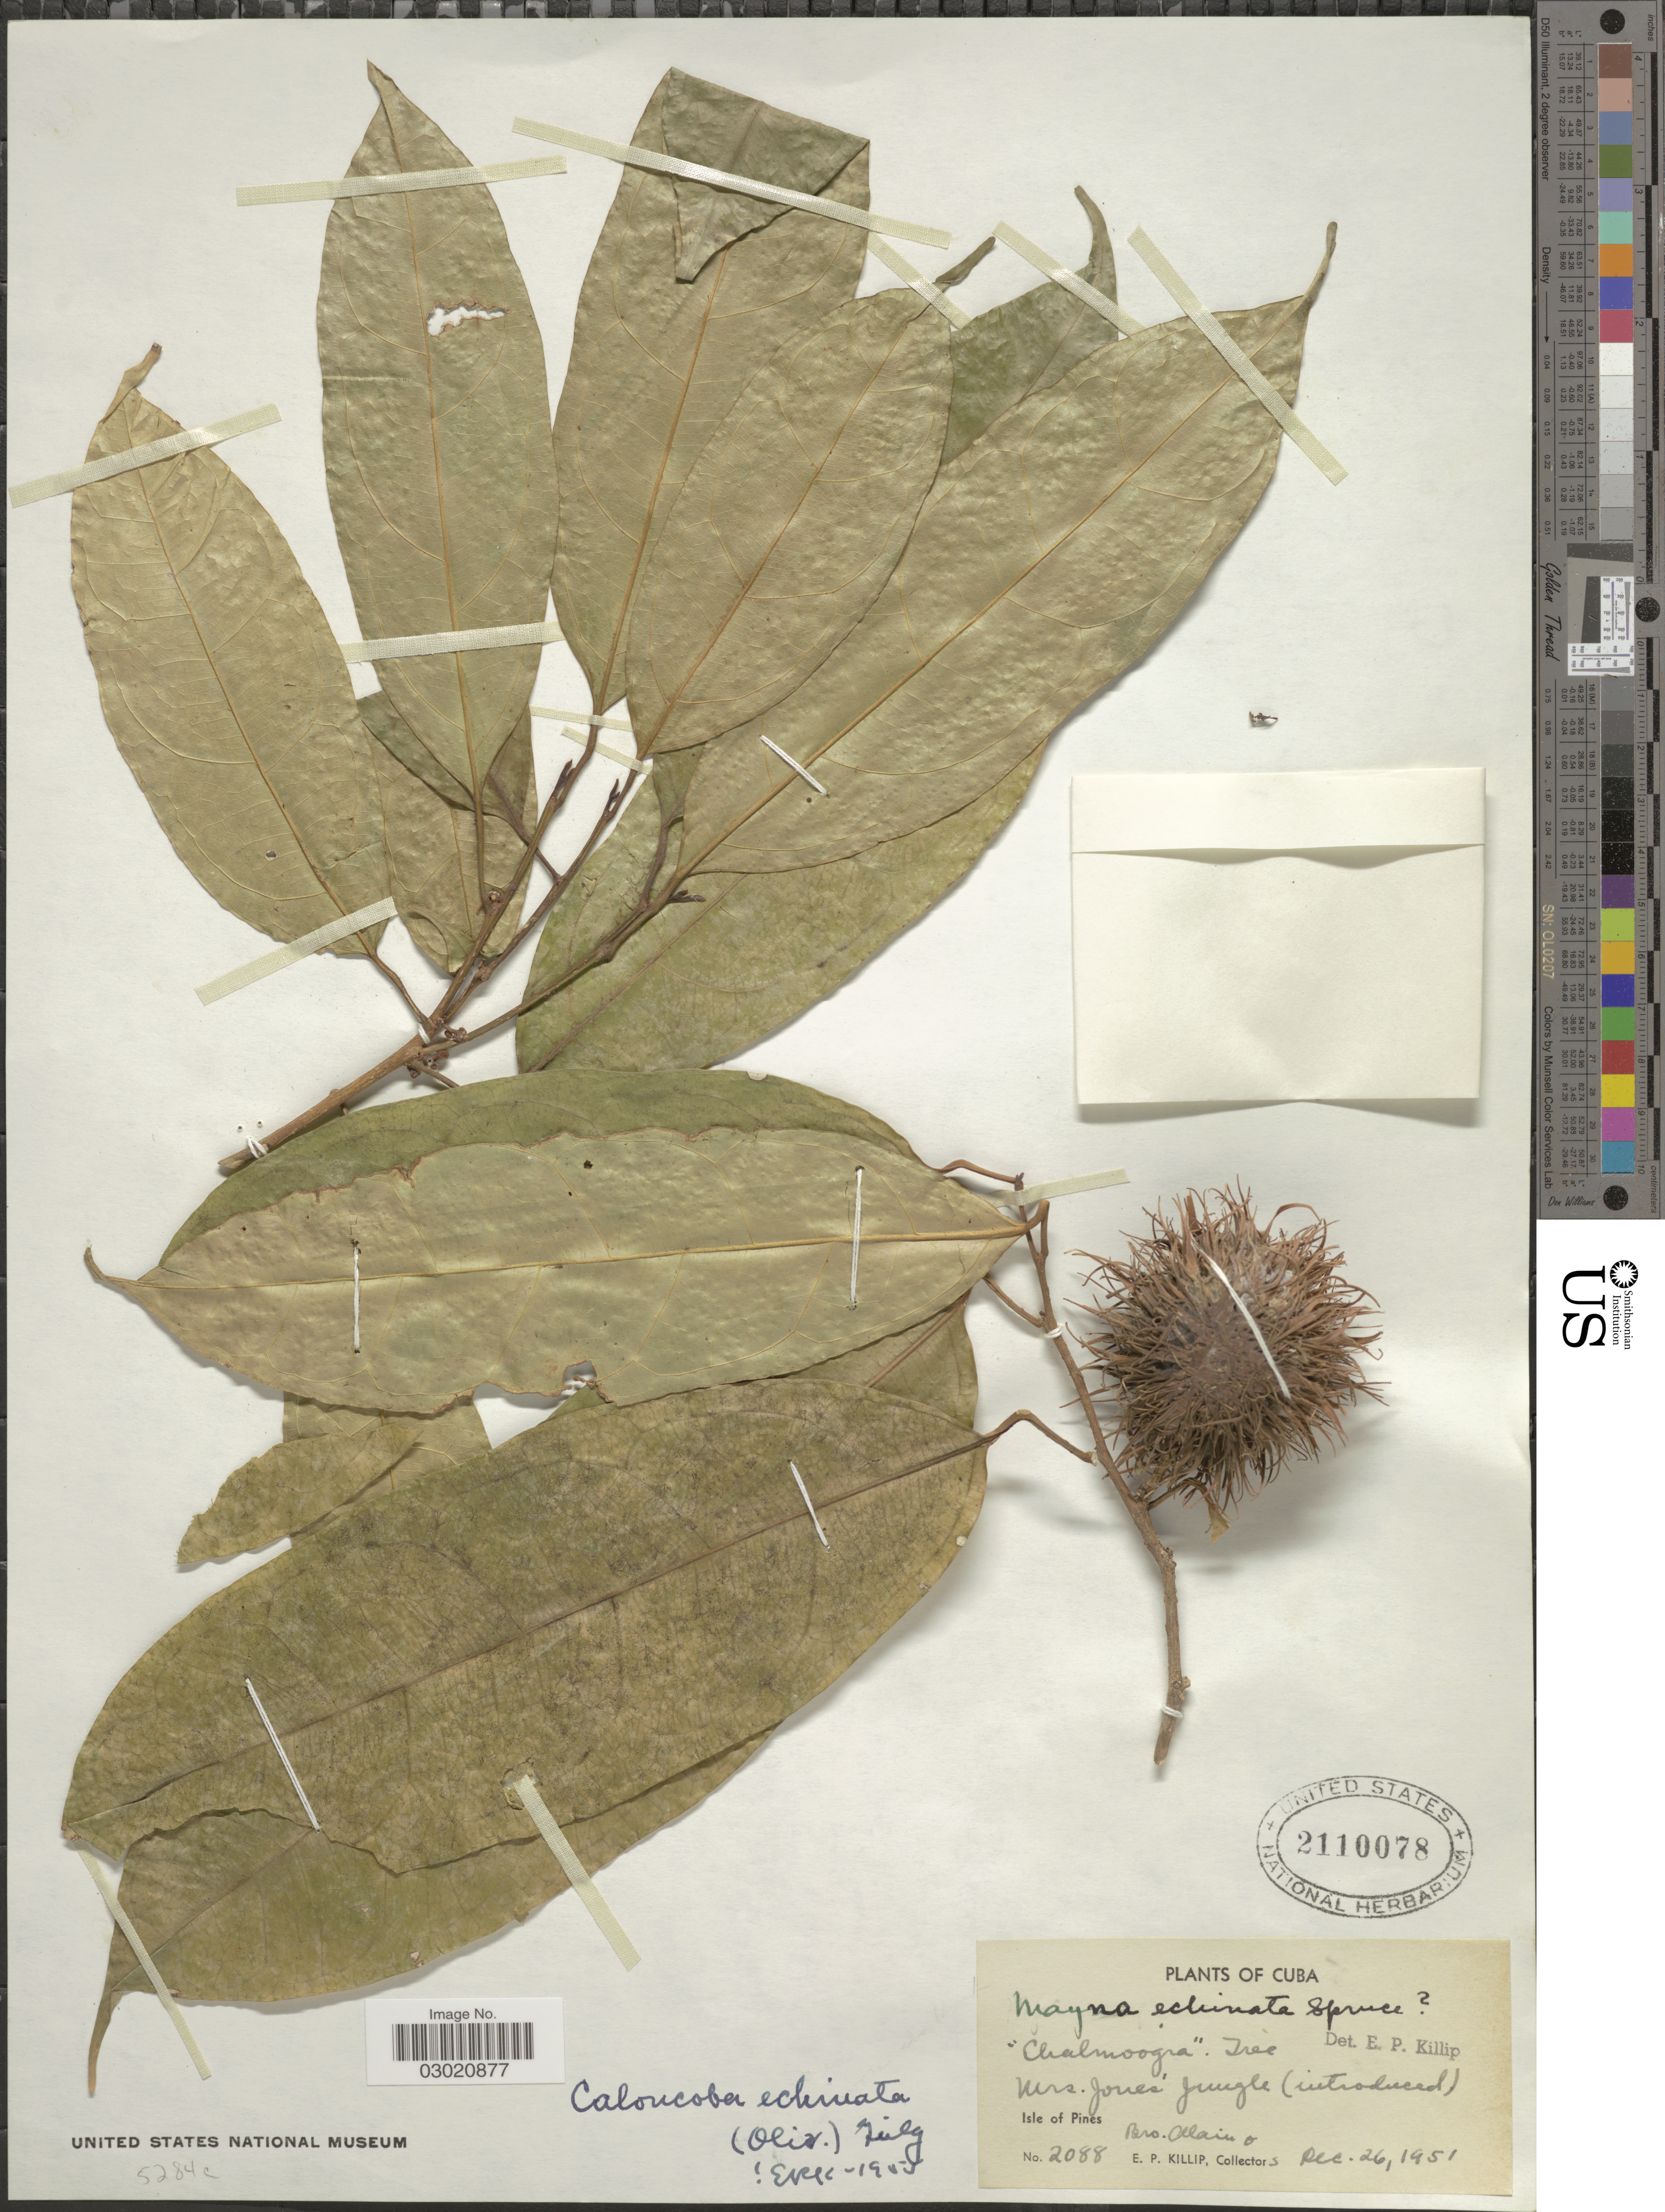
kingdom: Plantae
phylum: Tracheophyta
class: Magnoliopsida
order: Malpighiales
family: Achariaceae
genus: Caloncoba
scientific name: Caloncoba echinata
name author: (Oliv.) Gilg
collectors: E. P. Killip & A. H. Liogier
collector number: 2088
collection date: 1951-12-26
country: Cuba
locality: Isle of Pines, Mrs. Jones Jungle.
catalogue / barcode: US 2110078